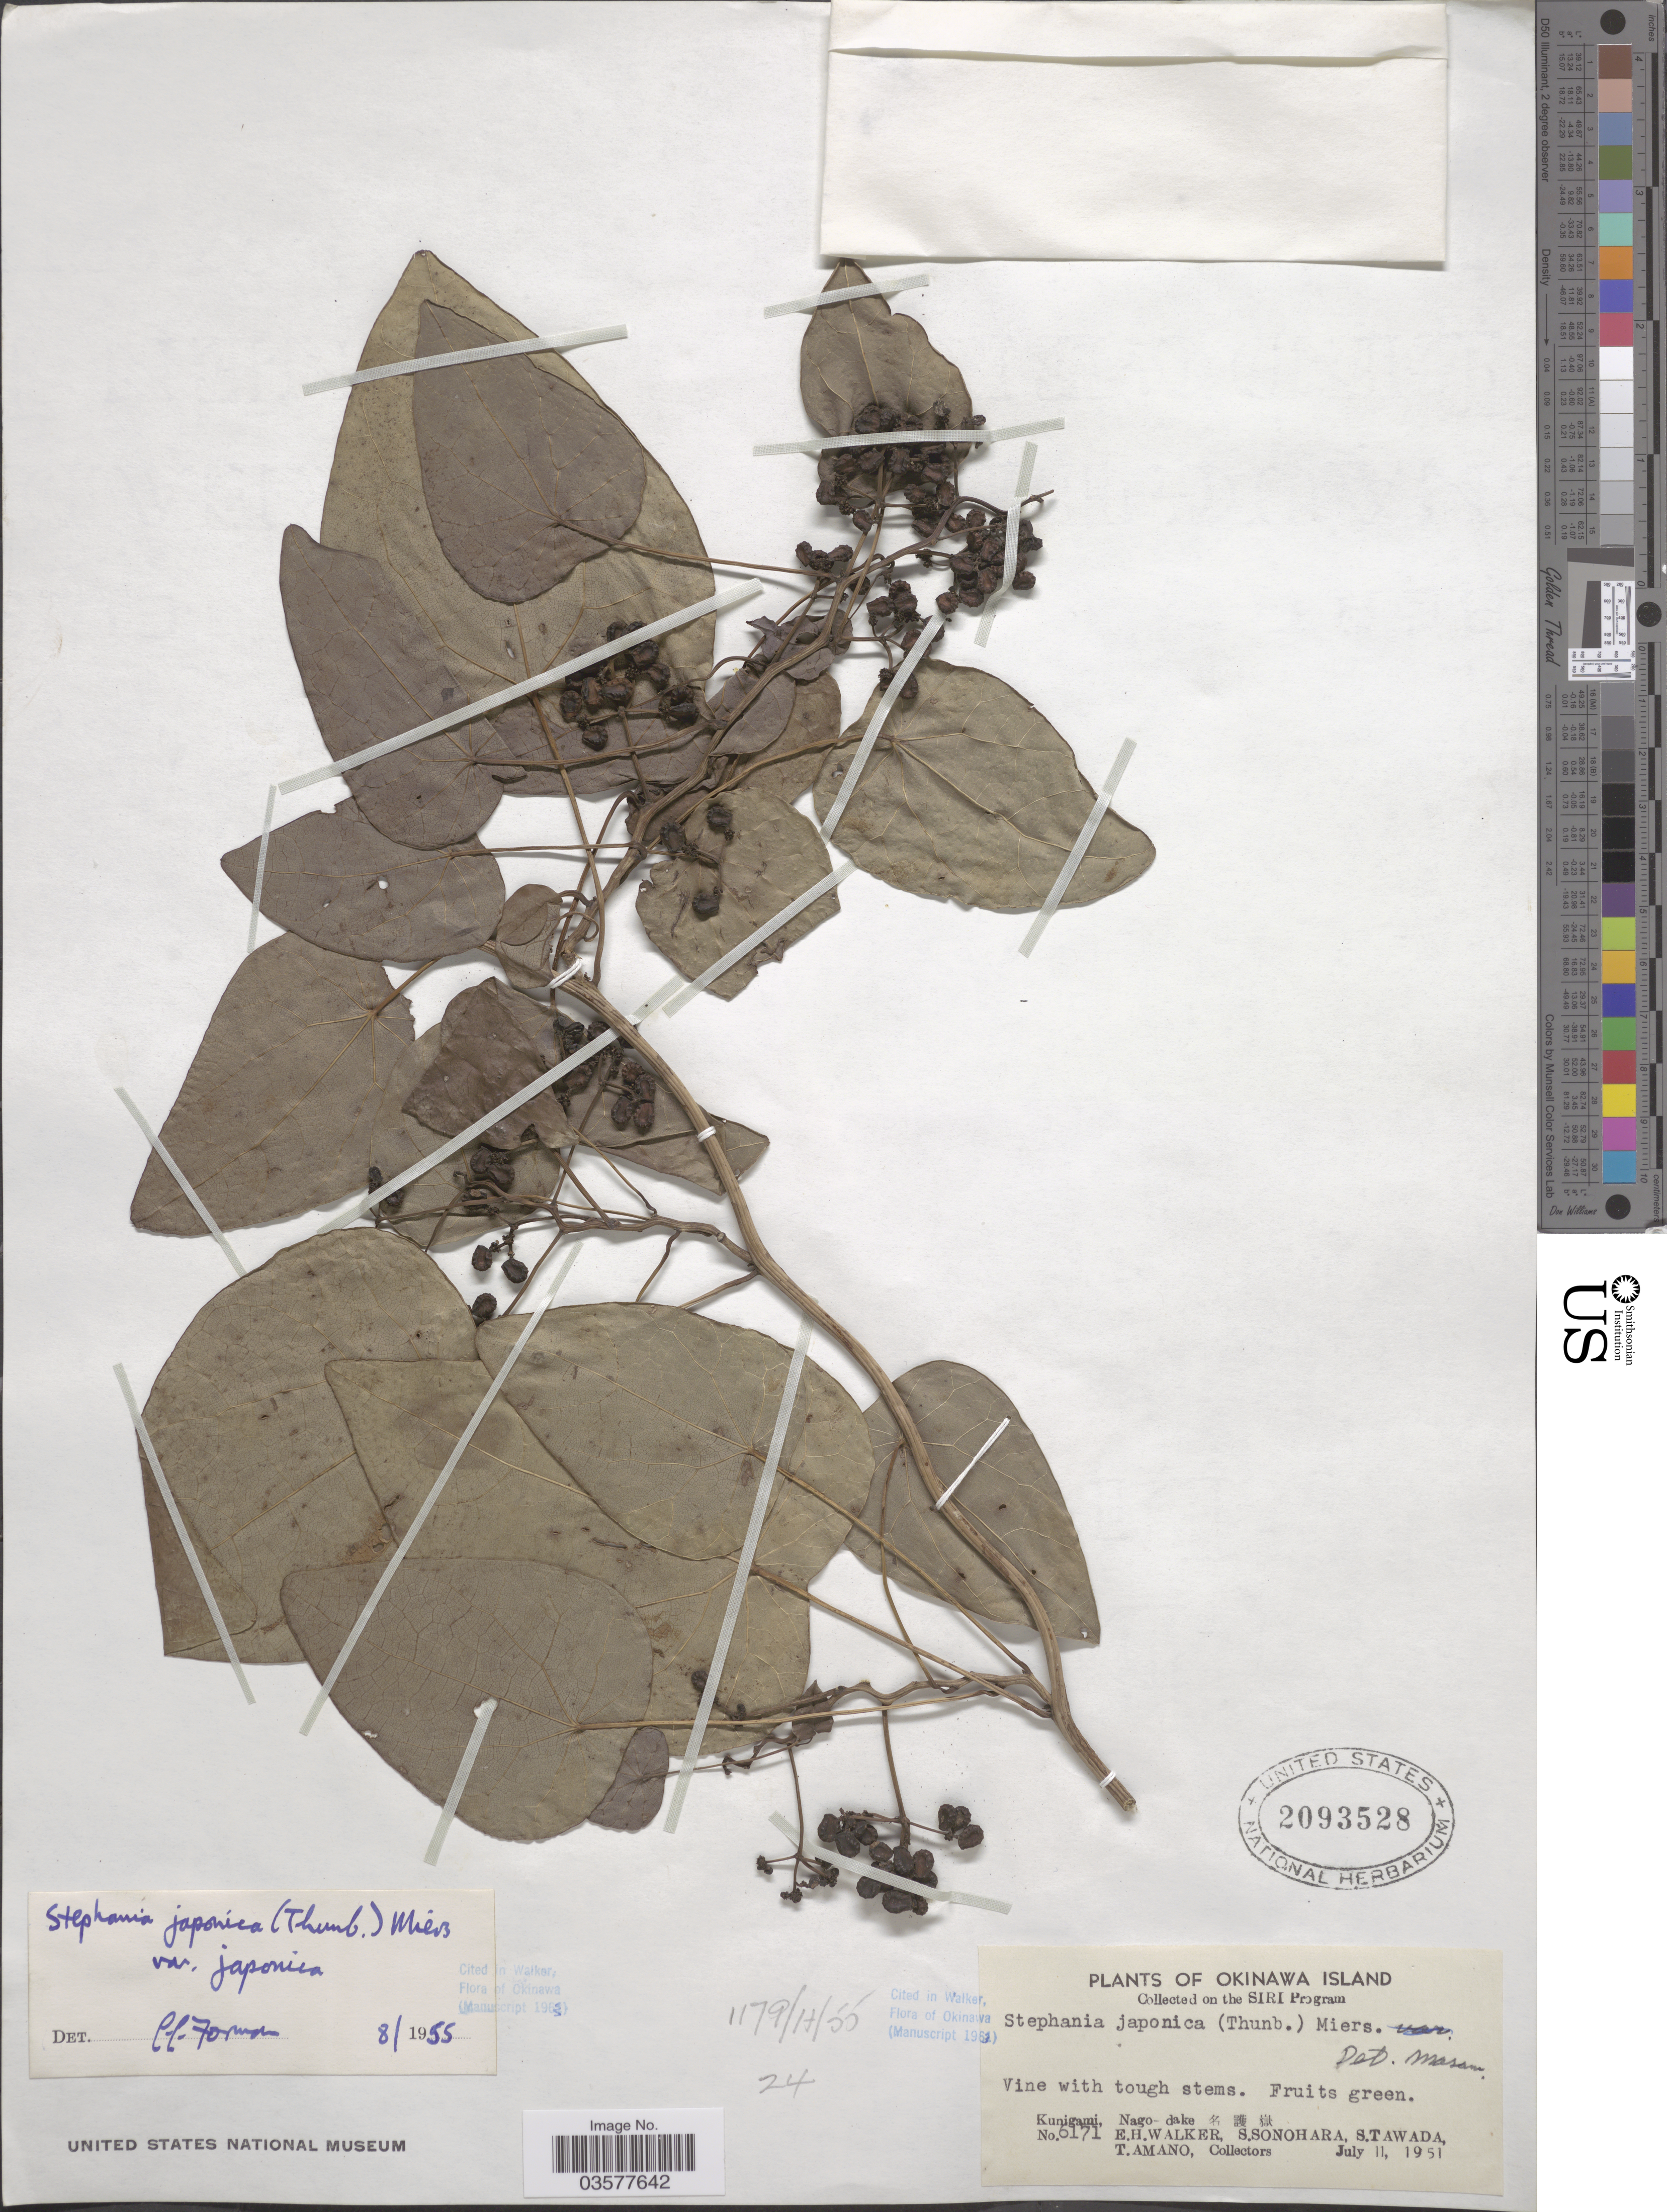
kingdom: Plantae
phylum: Tracheophyta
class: Magnoliopsida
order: Ranunculales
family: Menispermaceae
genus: Stephania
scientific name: Stephania japonica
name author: (Thunb.) Miers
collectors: E. H. Walker, S. Sonohara, S. Tawada & T. Amano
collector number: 6171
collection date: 1951-07-11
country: Japan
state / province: Okinawa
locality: Okinawa Island. Kunigami, Nago-dake X.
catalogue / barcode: US 2093528